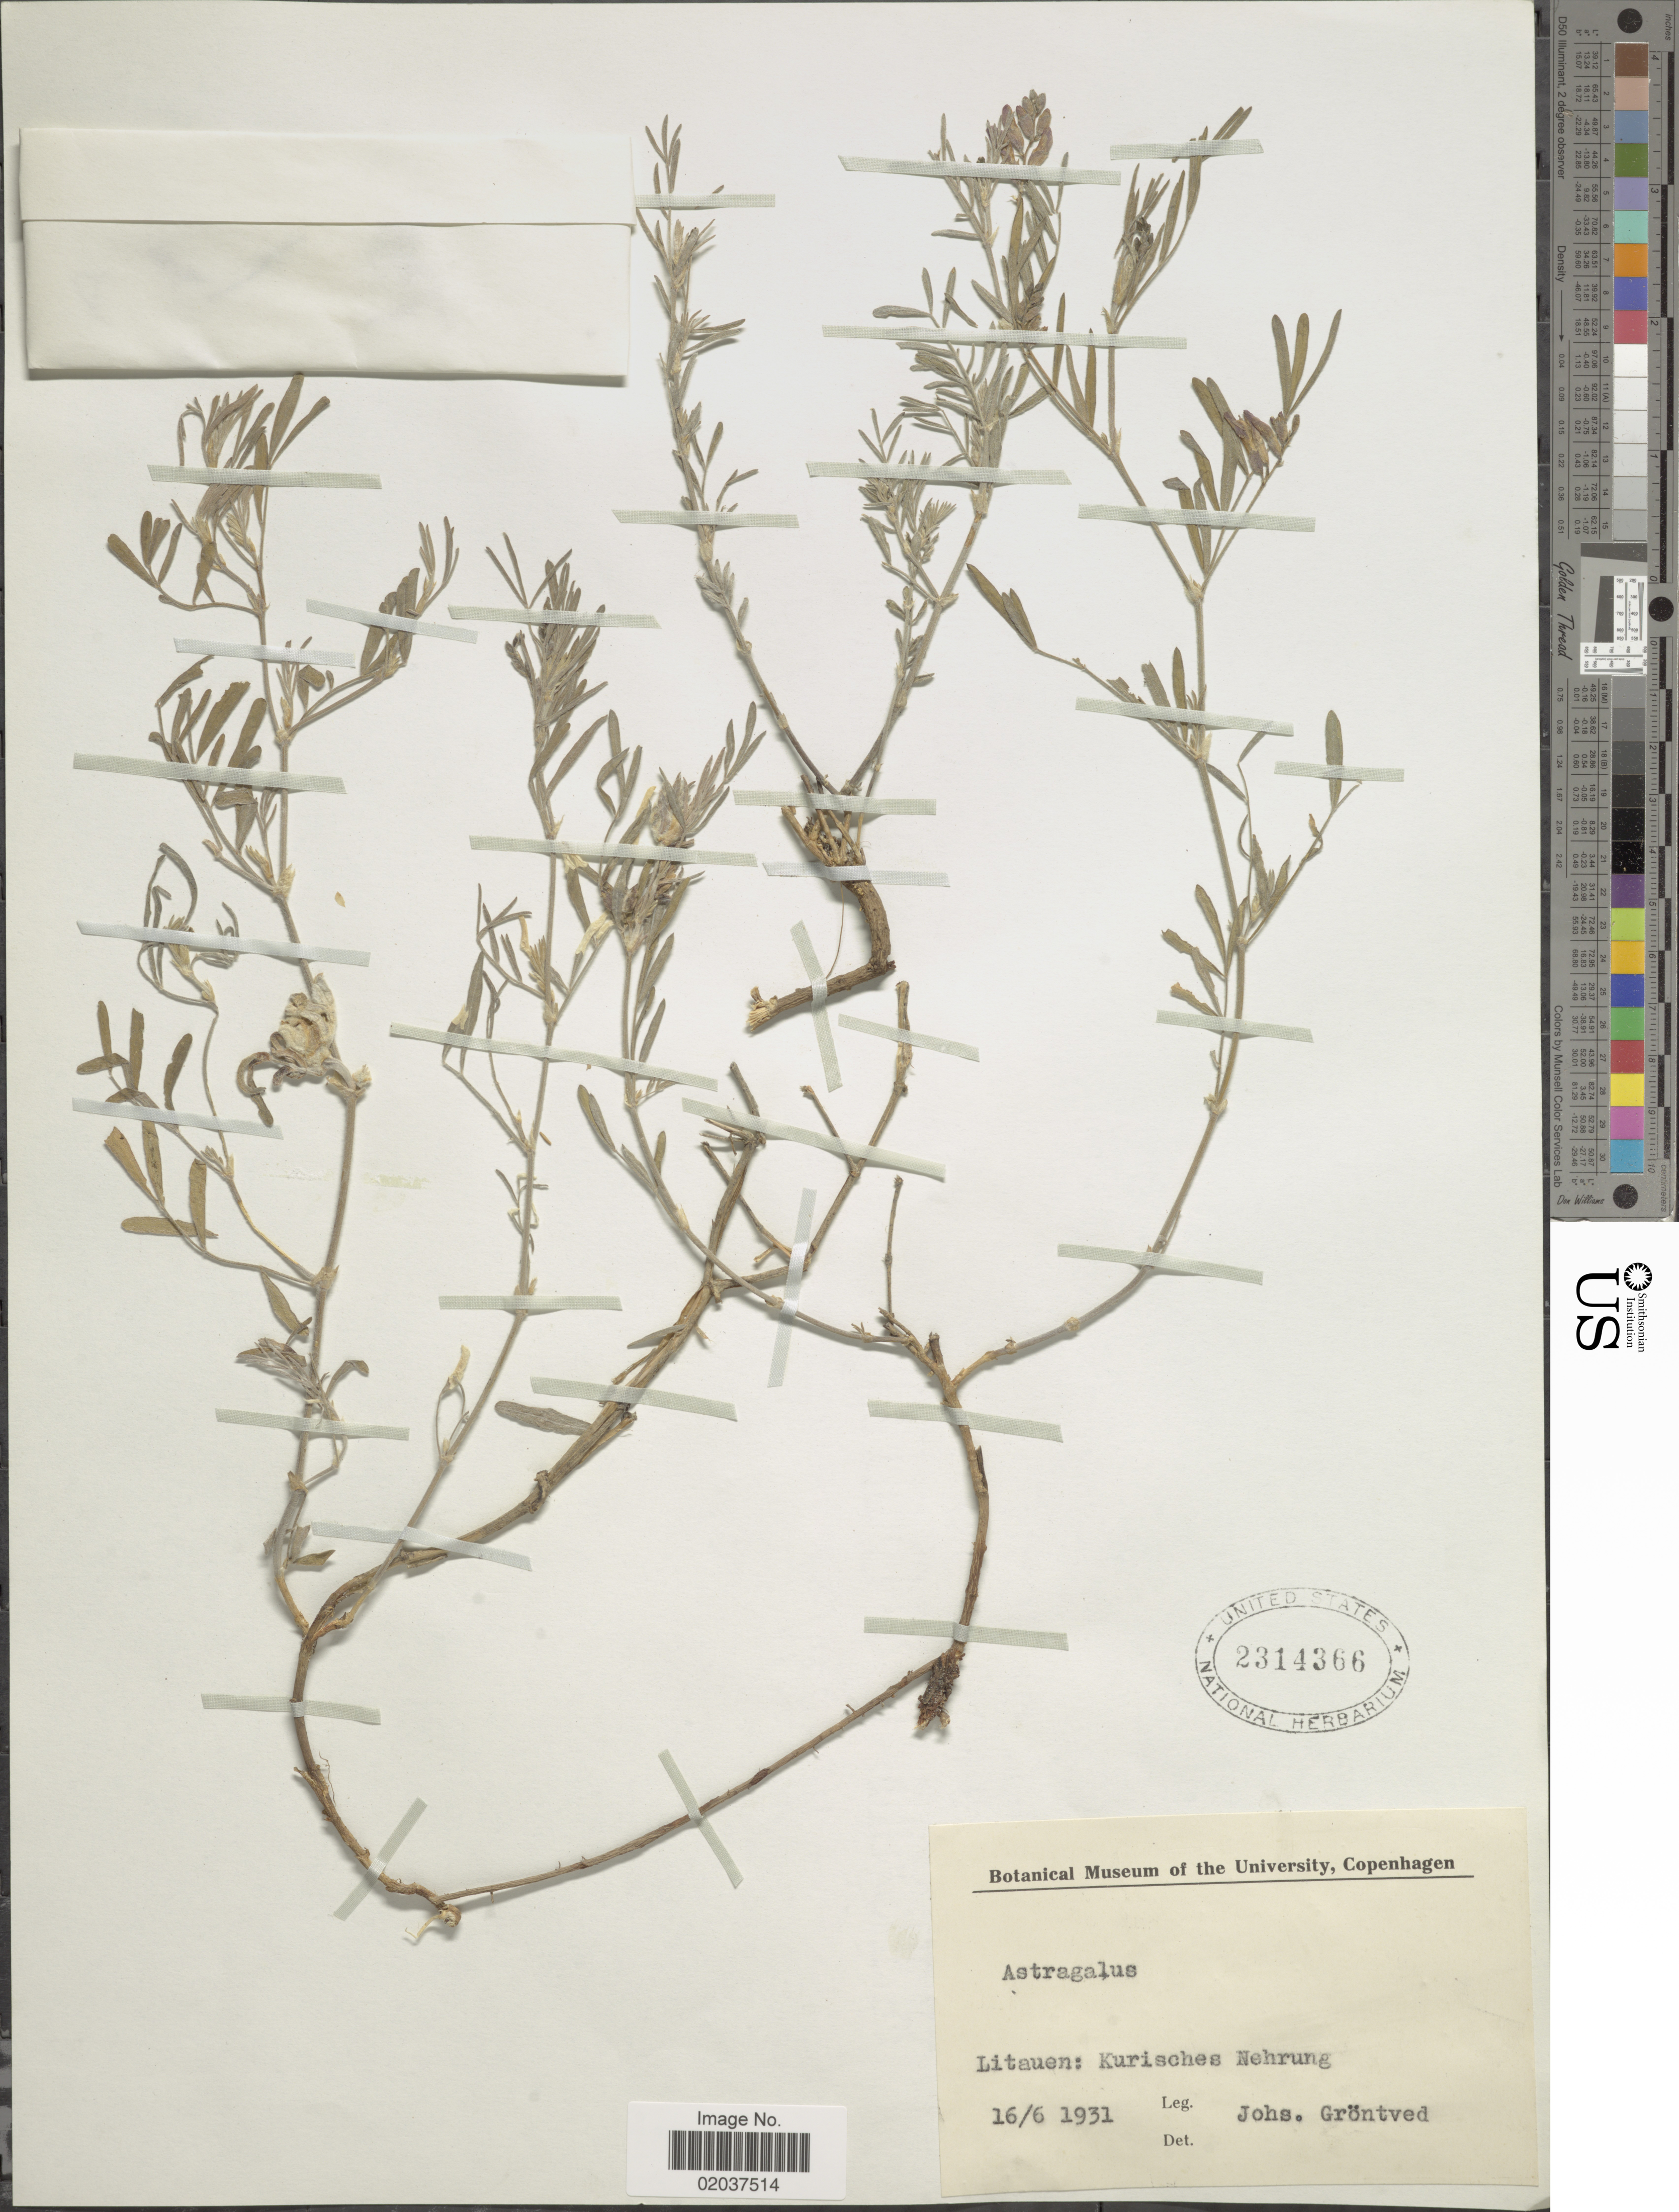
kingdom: Plantae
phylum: Tracheophyta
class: Magnoliopsida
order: Fabales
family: Fabaceae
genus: Astragalus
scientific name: Astragalus sp.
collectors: J. Gröntved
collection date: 1931-06-16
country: Lithuania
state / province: Klaipeda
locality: Litauen: urisches Nehrung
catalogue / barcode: US 2314366